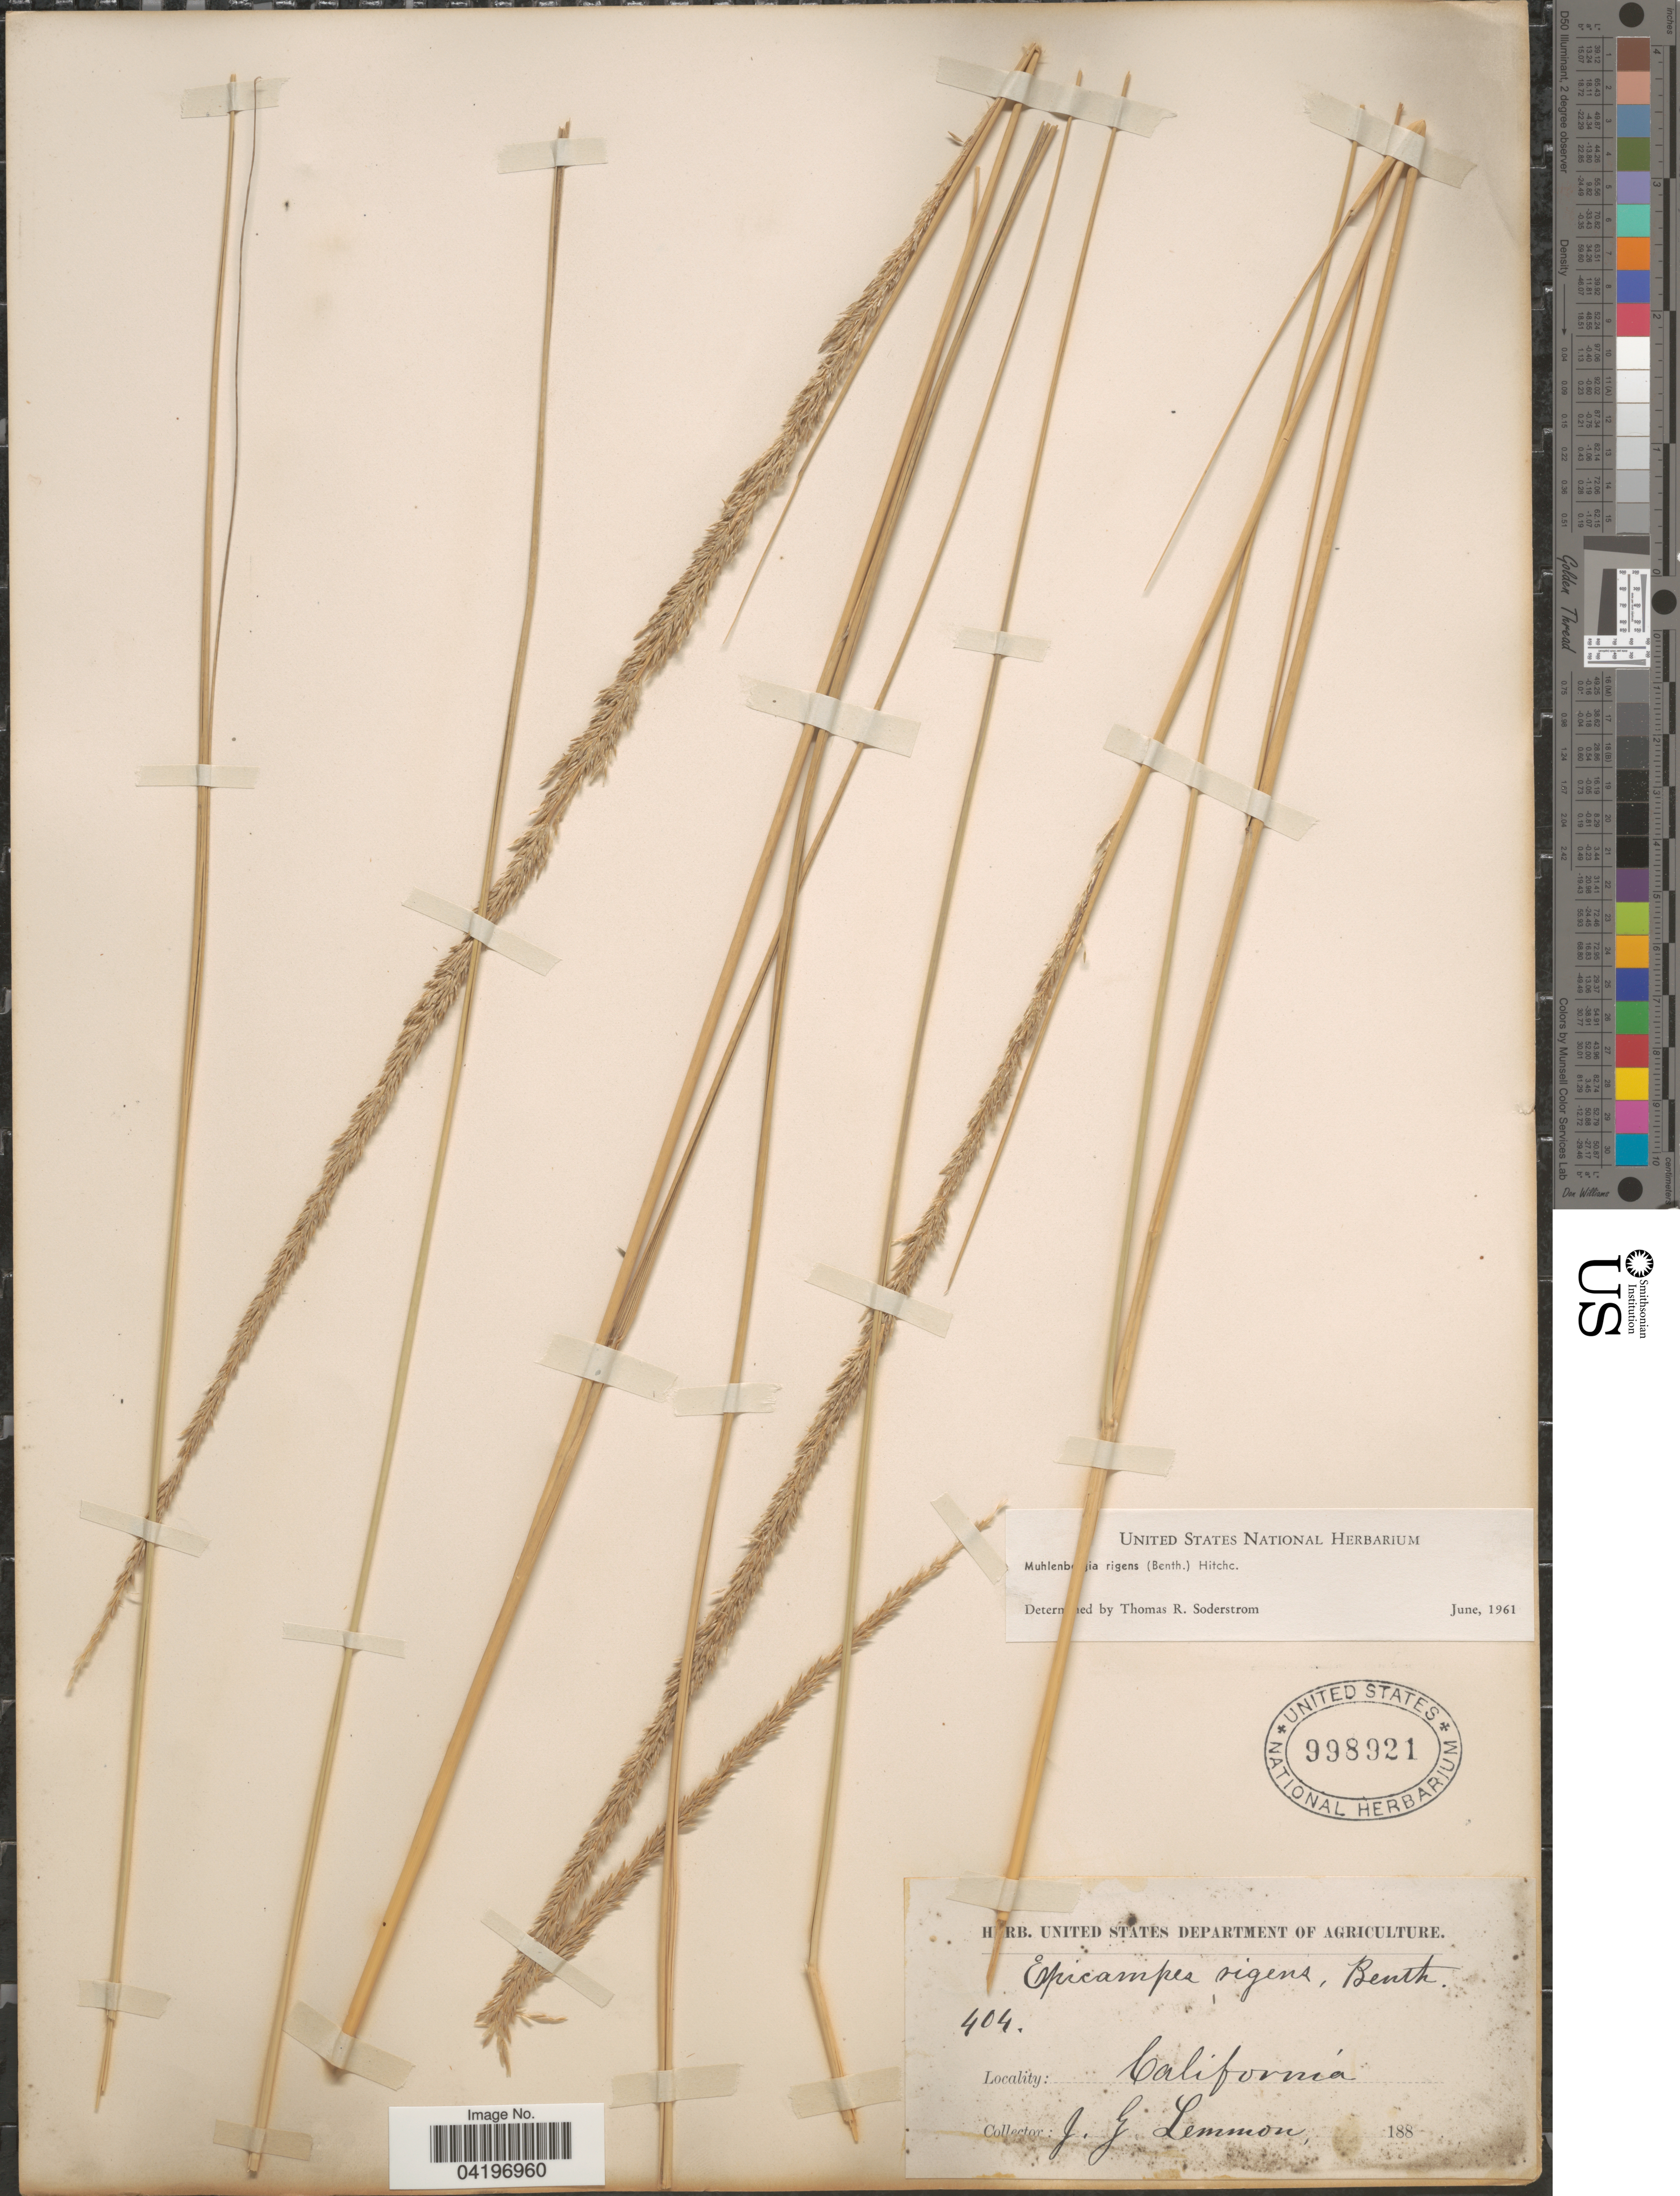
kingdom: Plantae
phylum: Tracheophyta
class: Liliopsida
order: Poales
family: Poaceae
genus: Muhlenbergia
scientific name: Muhlenbergia rigens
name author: (Benth.) Hitchc.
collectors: J. Lemmon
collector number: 404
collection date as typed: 188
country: United States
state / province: California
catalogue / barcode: US 998921